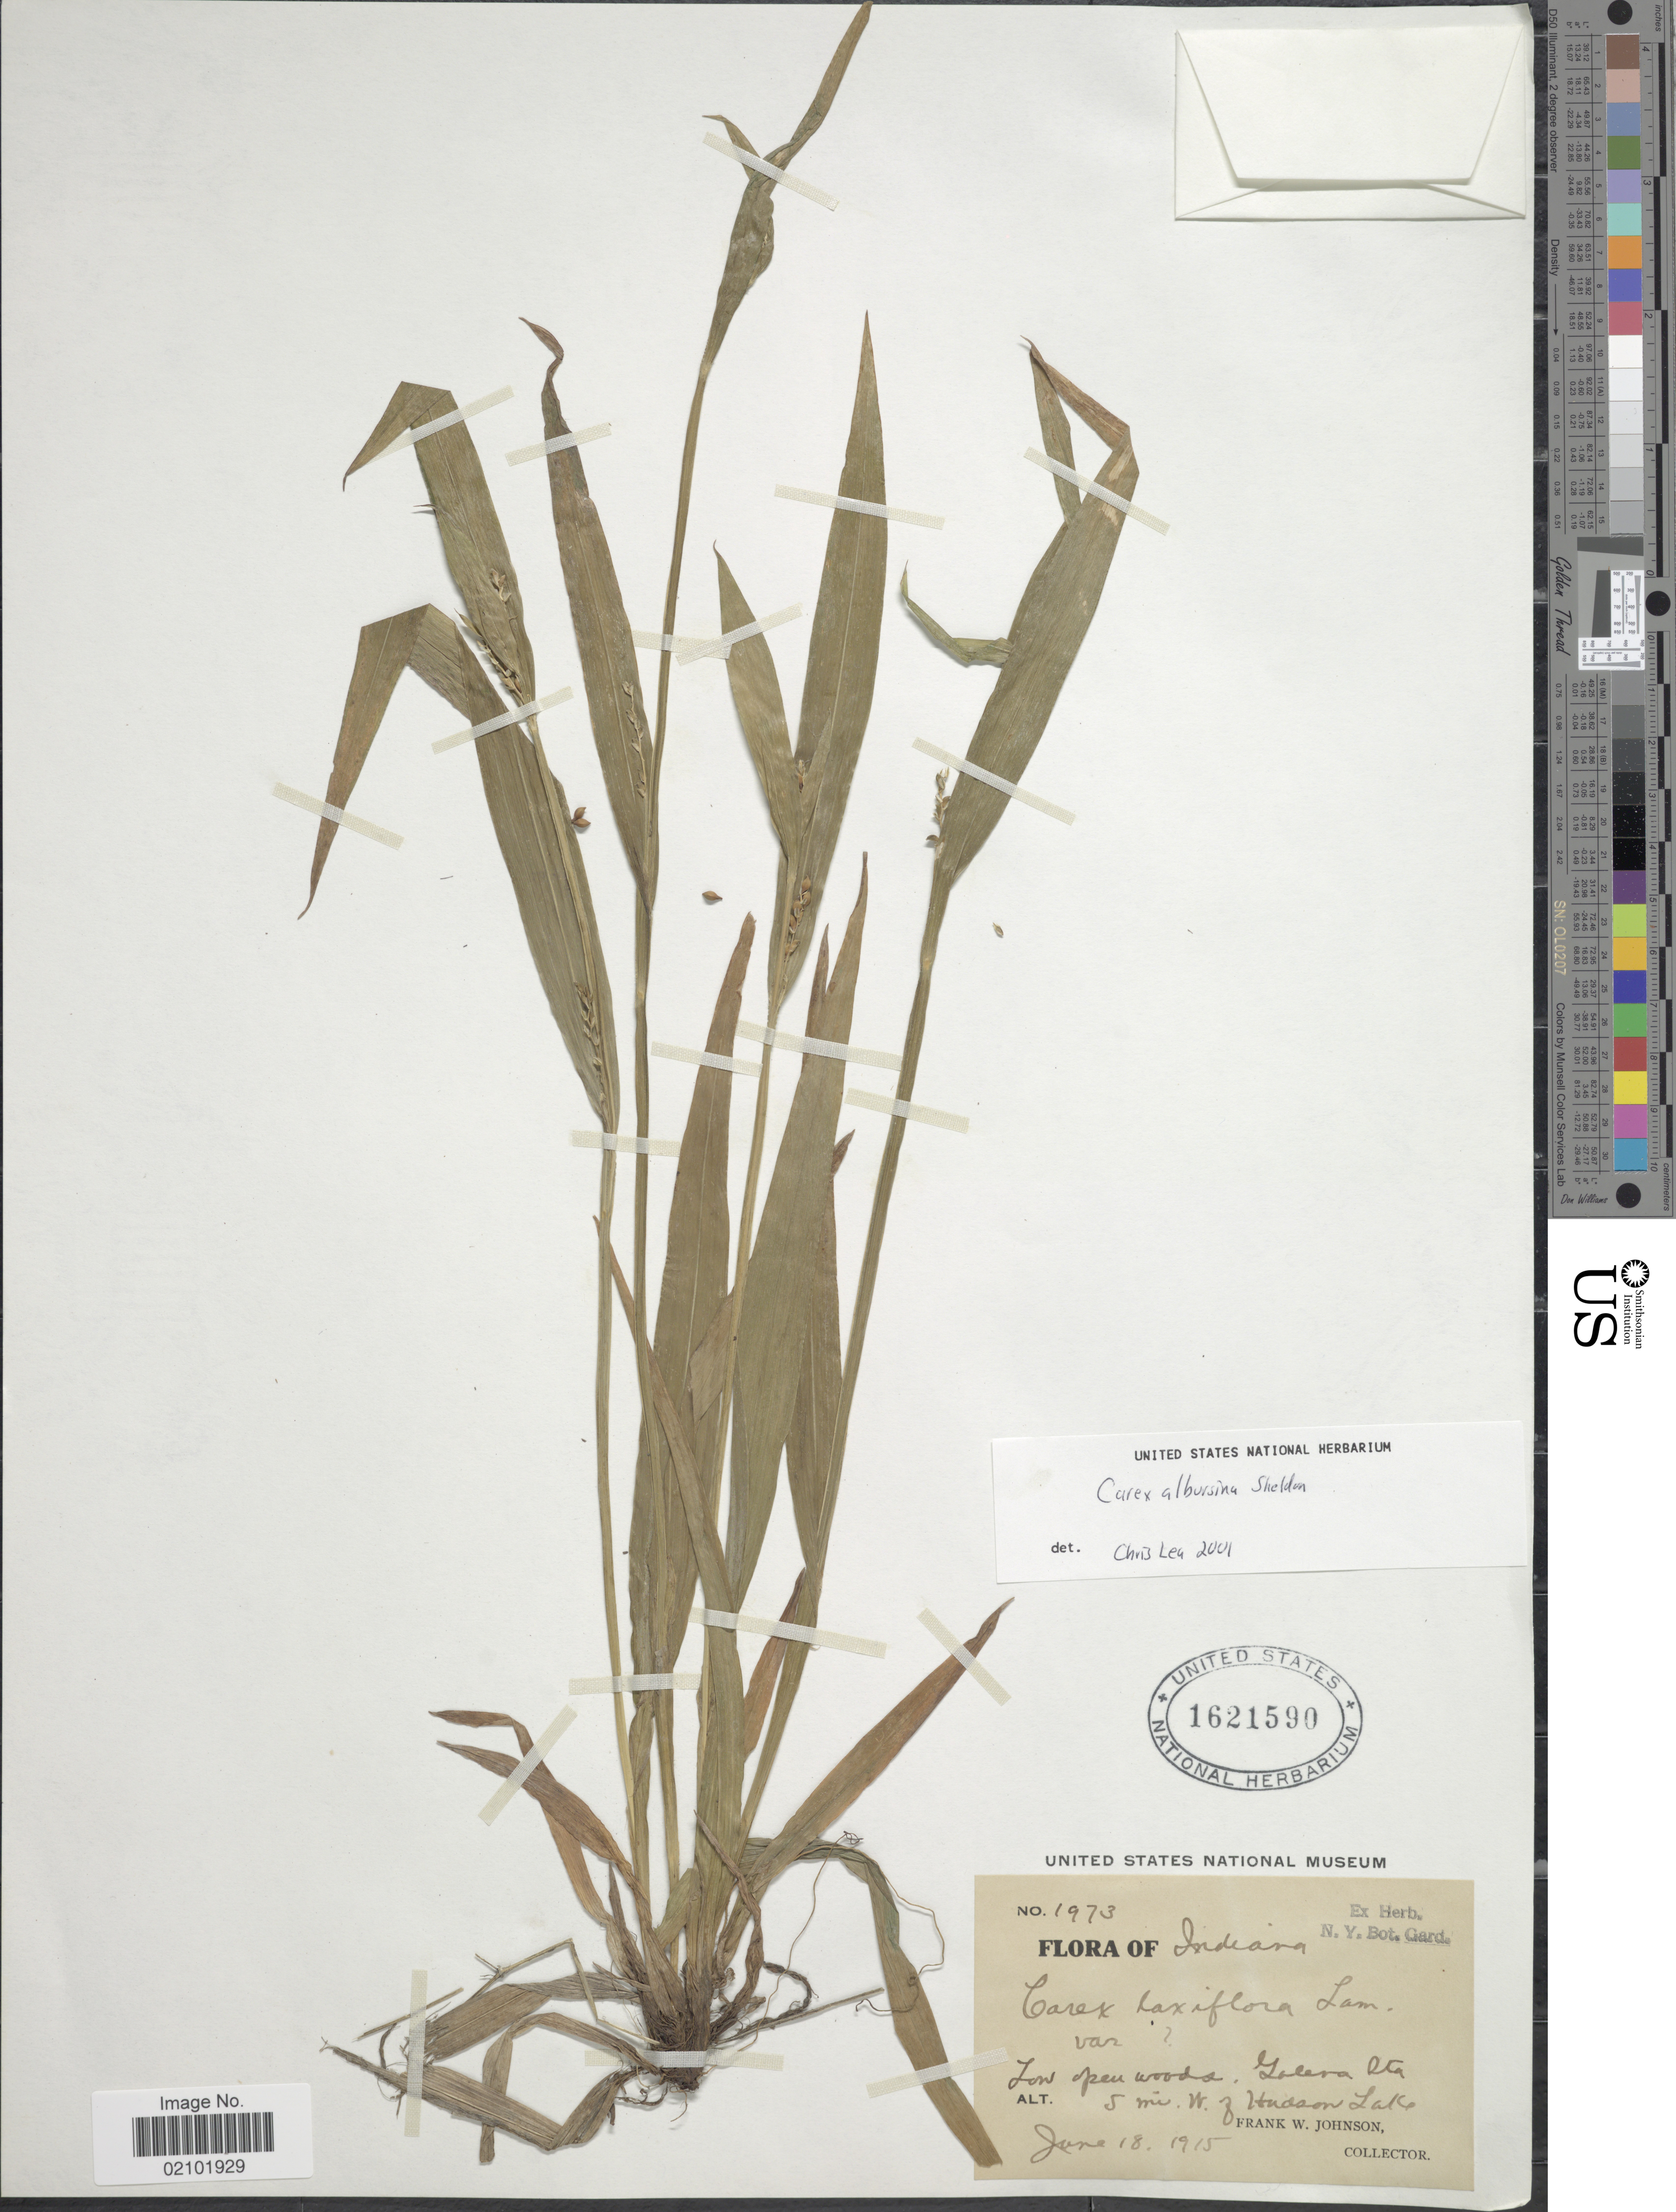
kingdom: Plantae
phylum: Tracheophyta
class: Liliopsida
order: Poales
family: Cyperaceae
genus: Carex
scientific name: Carex albursina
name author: E. Sheld.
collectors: F. W. Johnson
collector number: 1973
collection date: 1915-06-18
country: United States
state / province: Indiana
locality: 5 mi. W. of Hudson Lake. Galera Sta.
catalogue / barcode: US 1621590